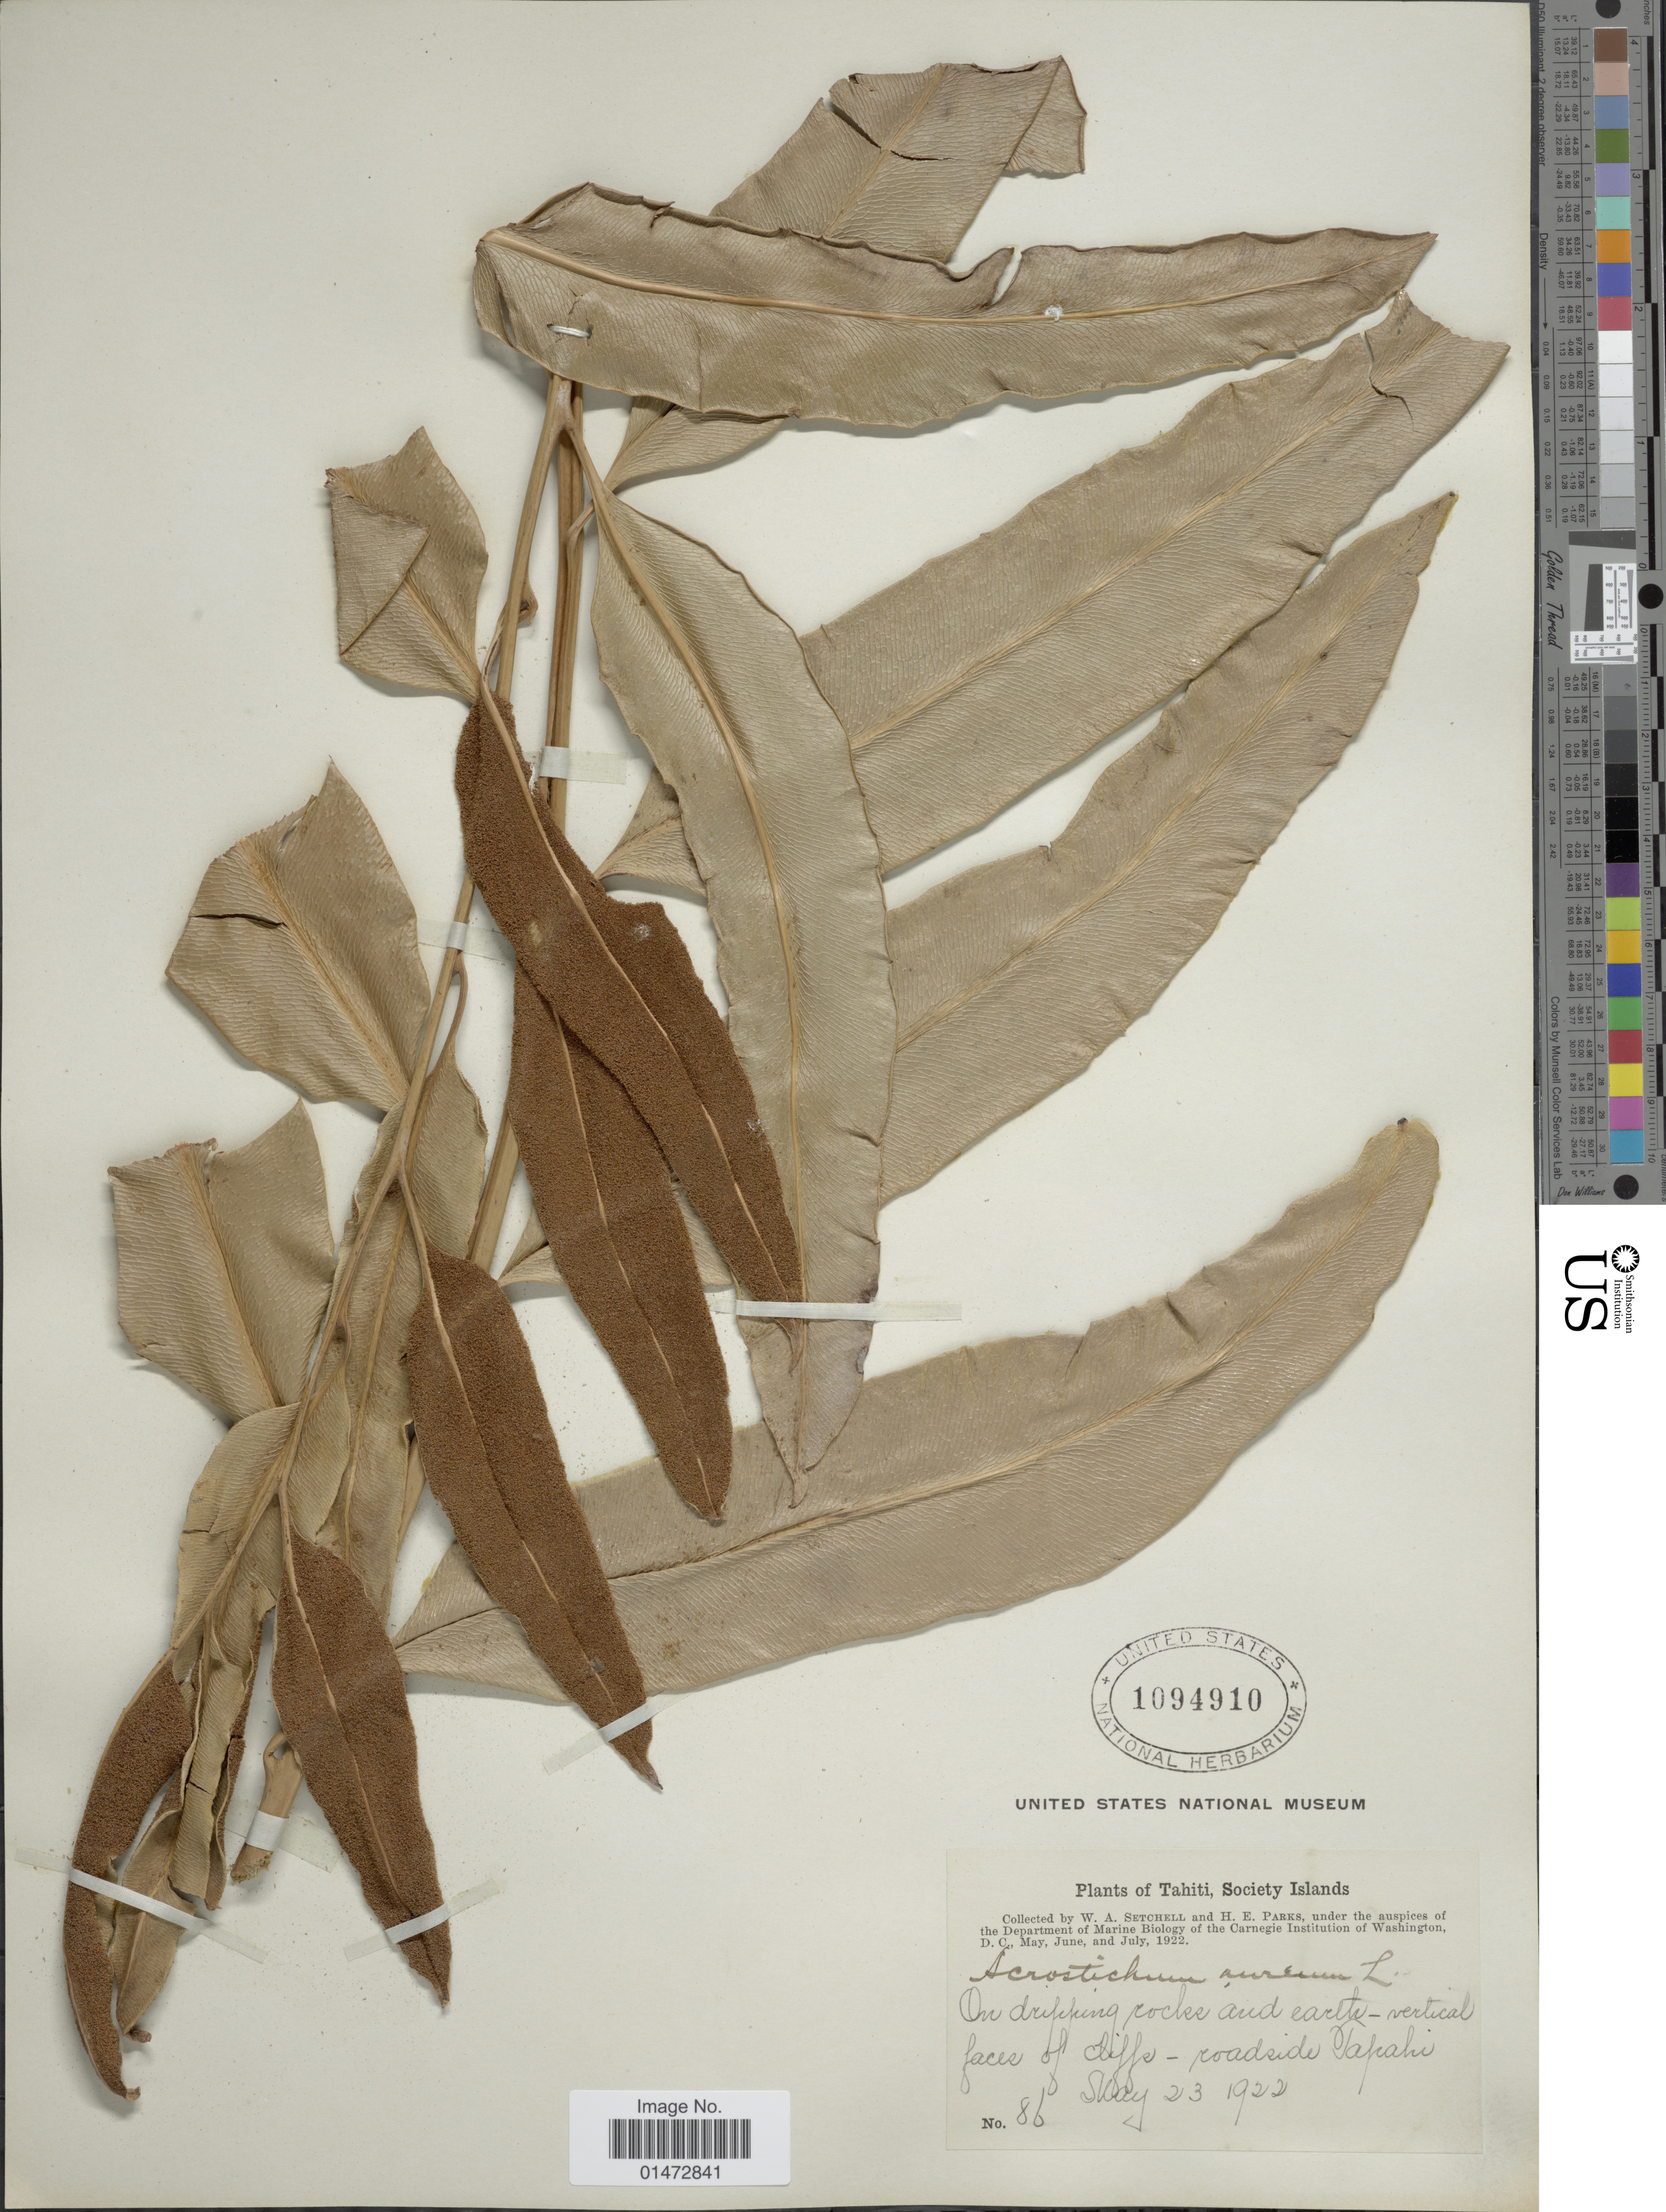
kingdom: Plantae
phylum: Tracheophyta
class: Polypodiopsida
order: Polypodiales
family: Pteridaceae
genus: Acrostichum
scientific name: Acrostichum aureum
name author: L.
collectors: W. Setchell & H. E. Parks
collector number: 86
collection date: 1922-05-23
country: French Polynesia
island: Tahiti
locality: Tahiti, Society Islands. On dripping rocks and earth-vertical faces of cliffs - roadside Tapahi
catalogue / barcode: US 1094910